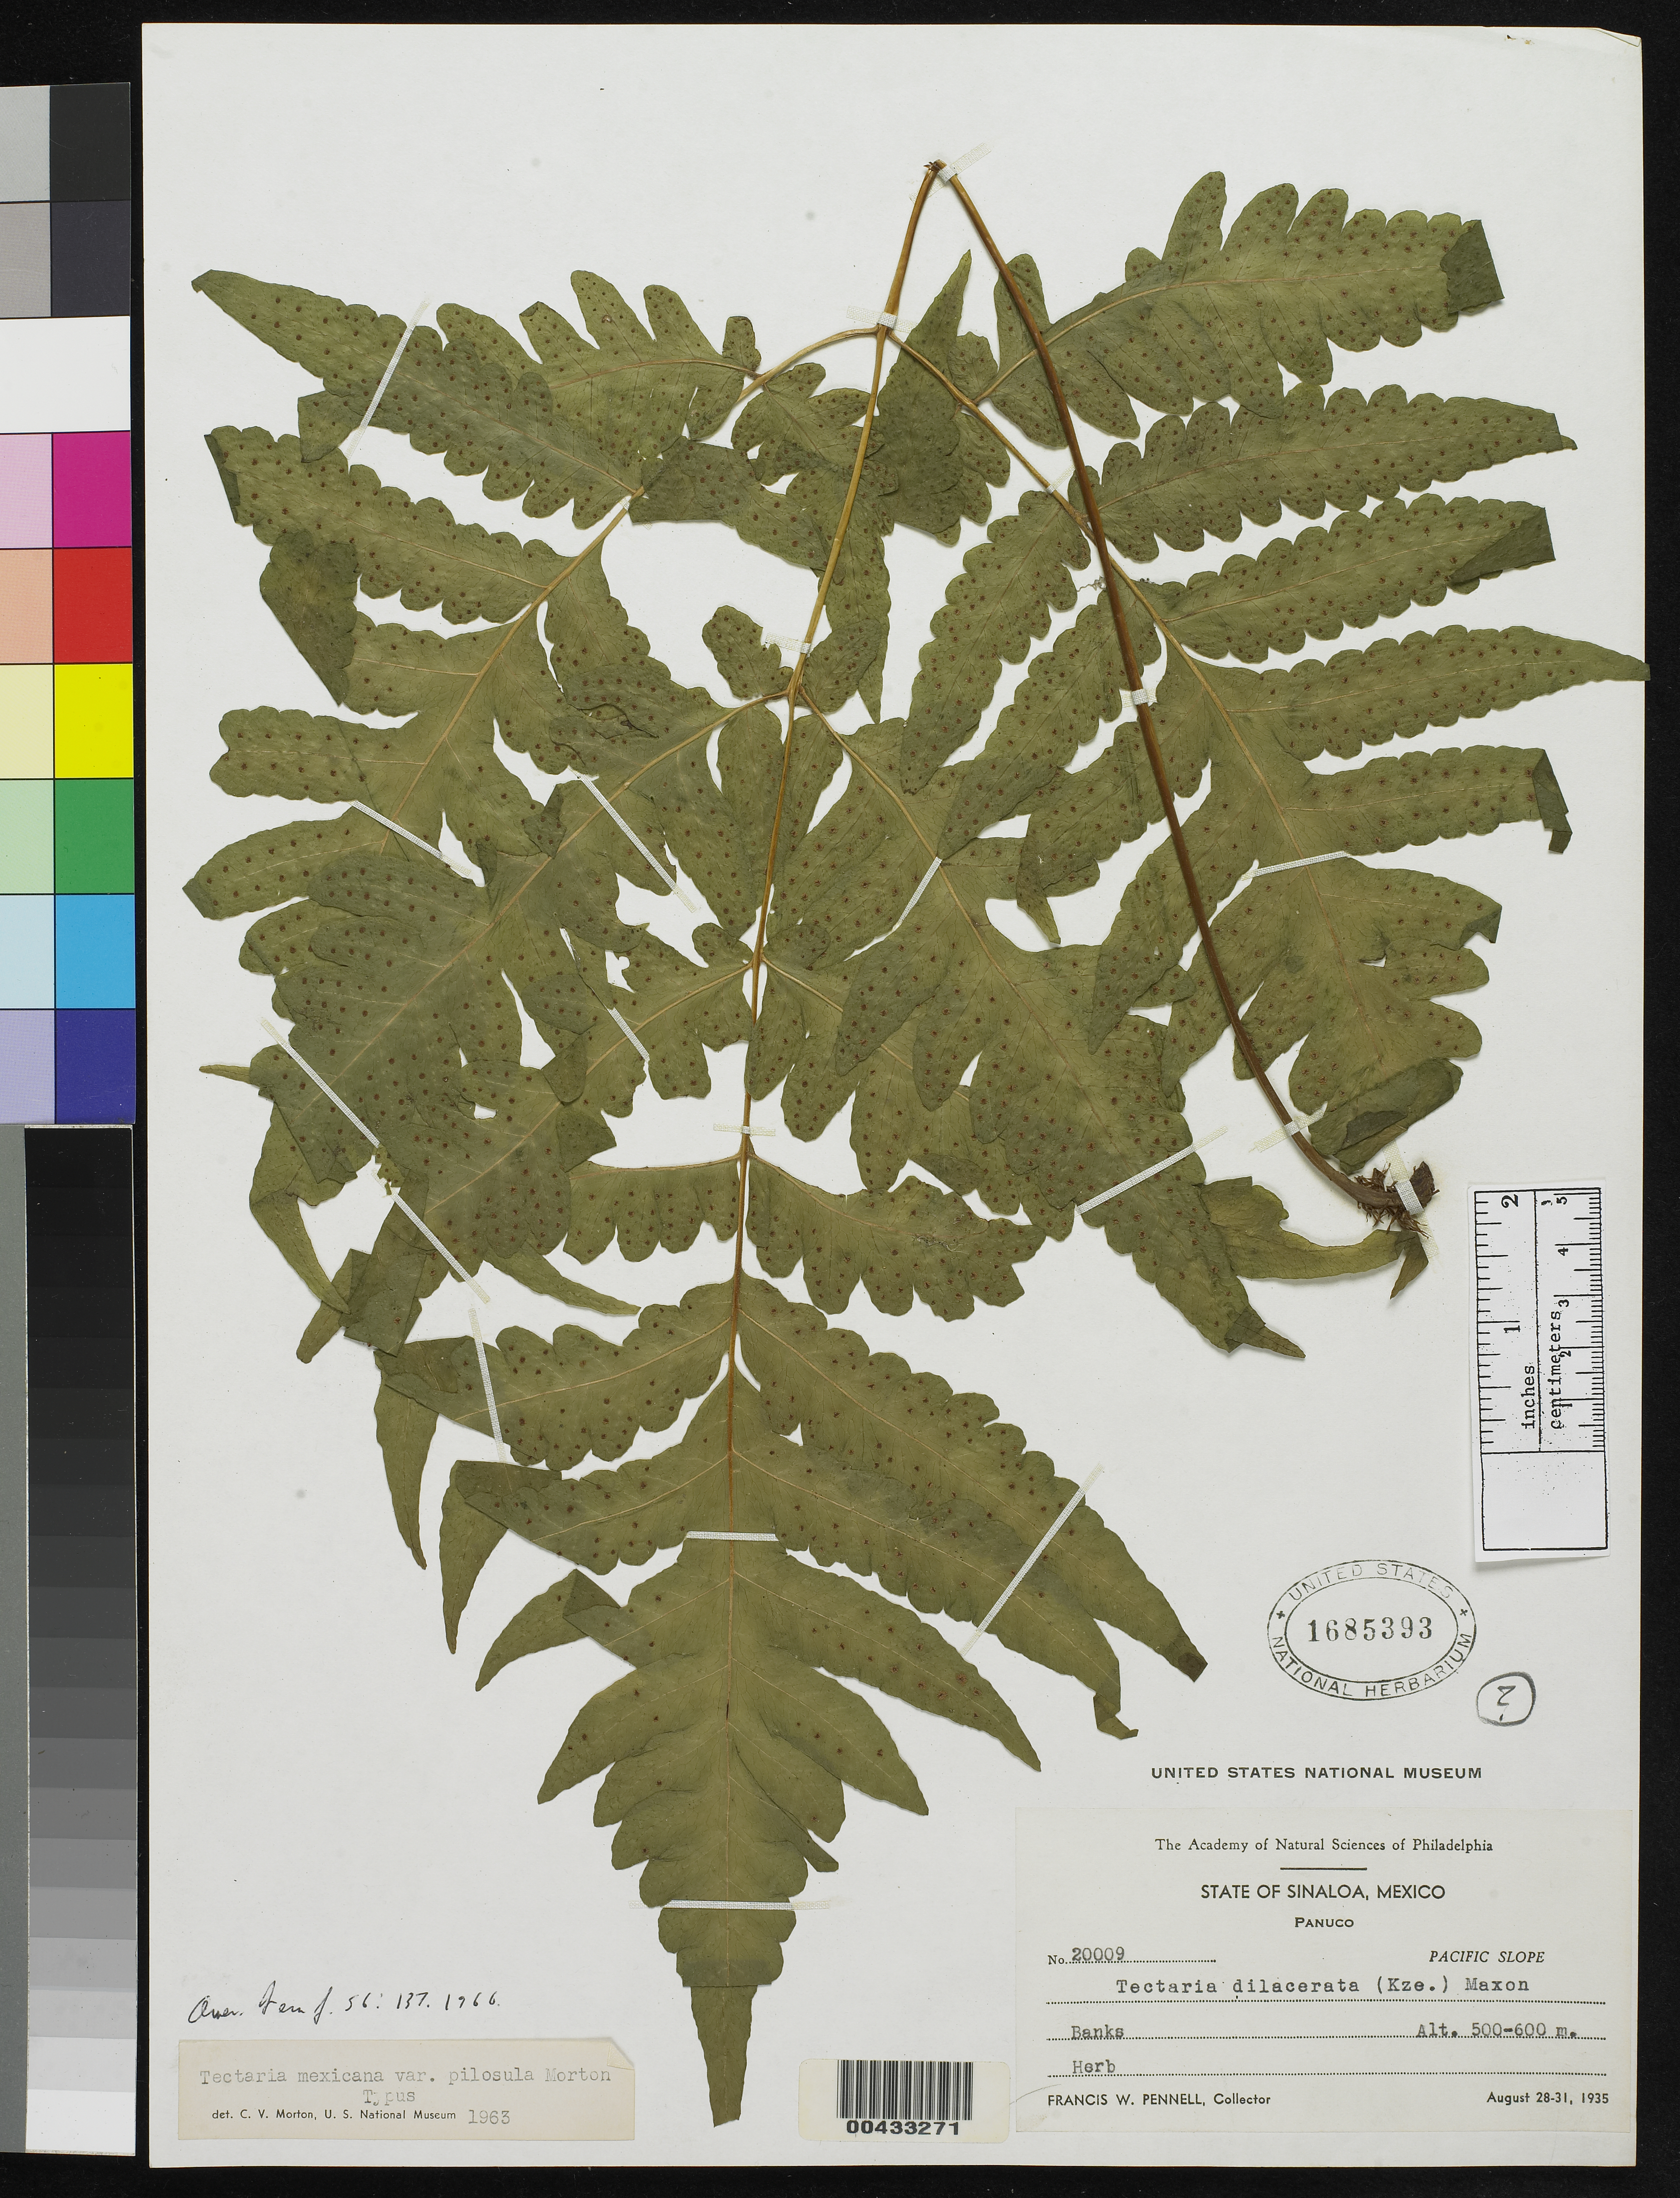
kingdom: Plantae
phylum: Tracheophyta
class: Polypodiopsida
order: Polypodiales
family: Tectariaceae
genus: Tectaria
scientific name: Tectaria mexicana var. pilosula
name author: C.V. Morton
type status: Holotype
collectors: F. W. Pennell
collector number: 20009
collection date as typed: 28 Aug 1935 to 31 Aug 1935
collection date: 1935-08-28/1935-08-31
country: Mexico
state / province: Sinaloa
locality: Panuco, Pacific slope.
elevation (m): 500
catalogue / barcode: US 1685393